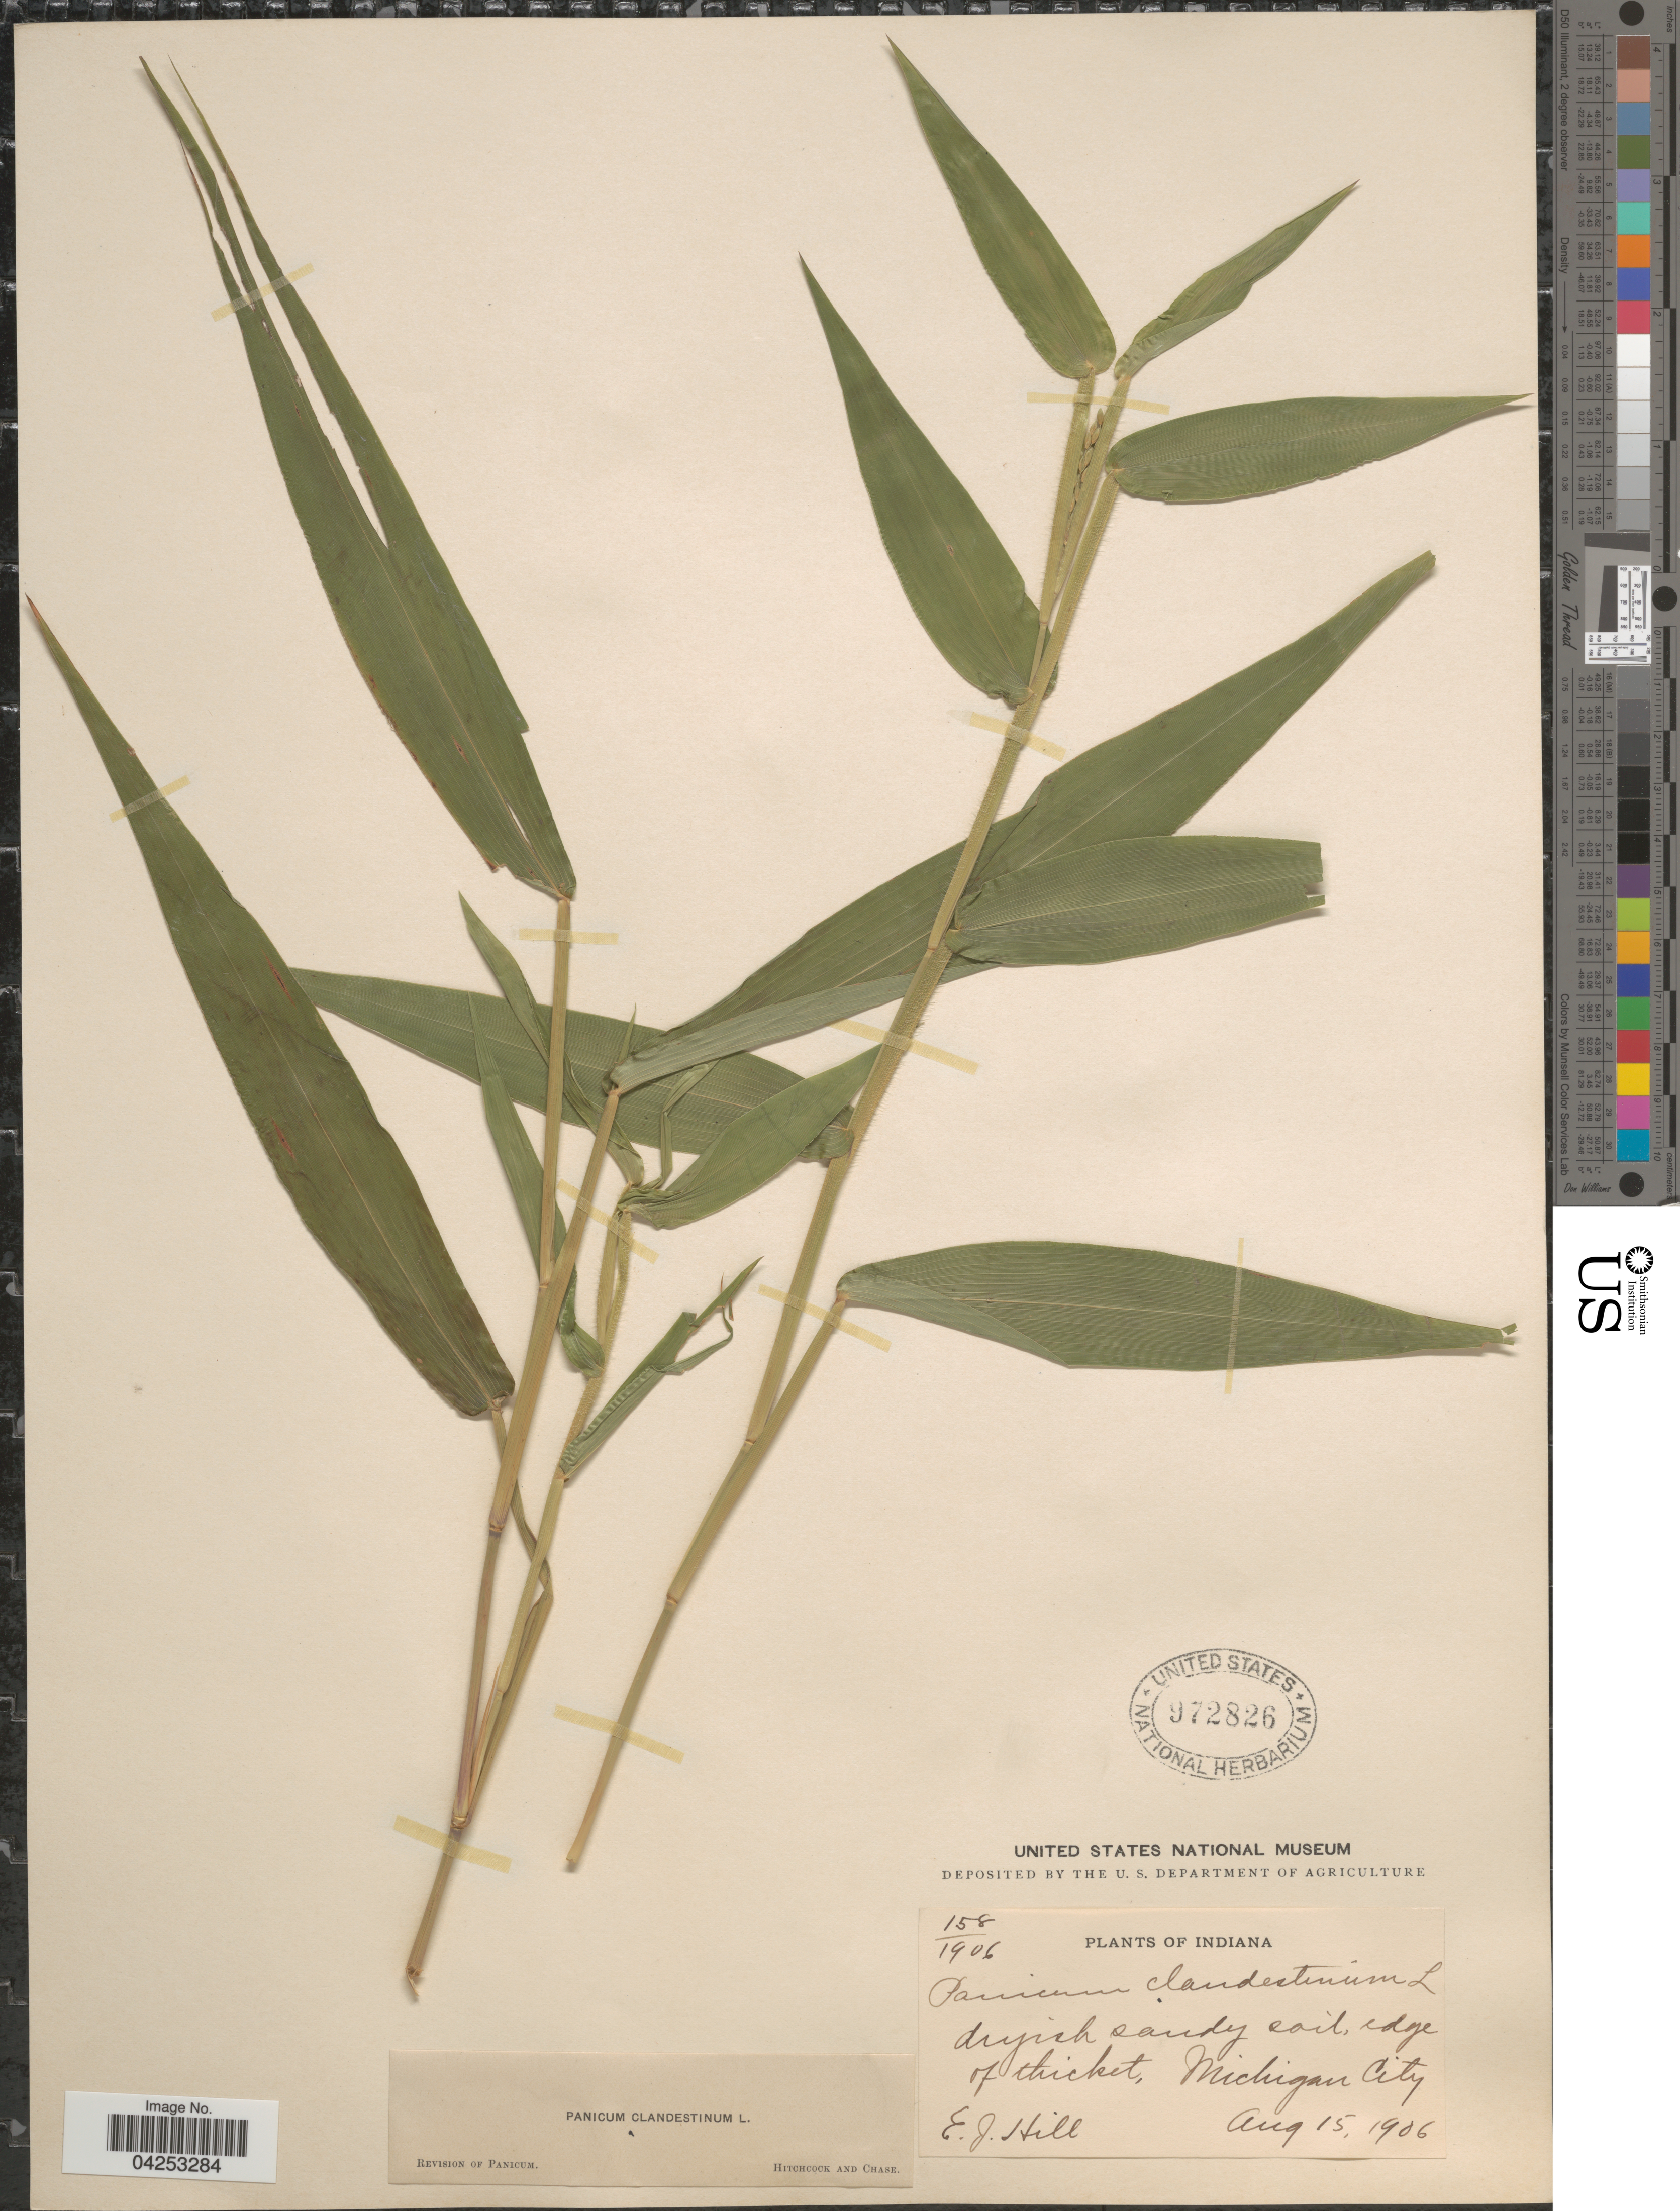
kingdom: Plantae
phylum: Tracheophyta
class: Liliopsida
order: Poales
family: Poaceae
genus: Dichanthelium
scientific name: Dichanthelium clandestinum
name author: (L.) Gould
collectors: E. J. Hill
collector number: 158/1906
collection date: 1906-08-15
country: United States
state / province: Indiana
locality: Dryish sandy soil, edge of thicket, Michigan City.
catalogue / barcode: US 972826